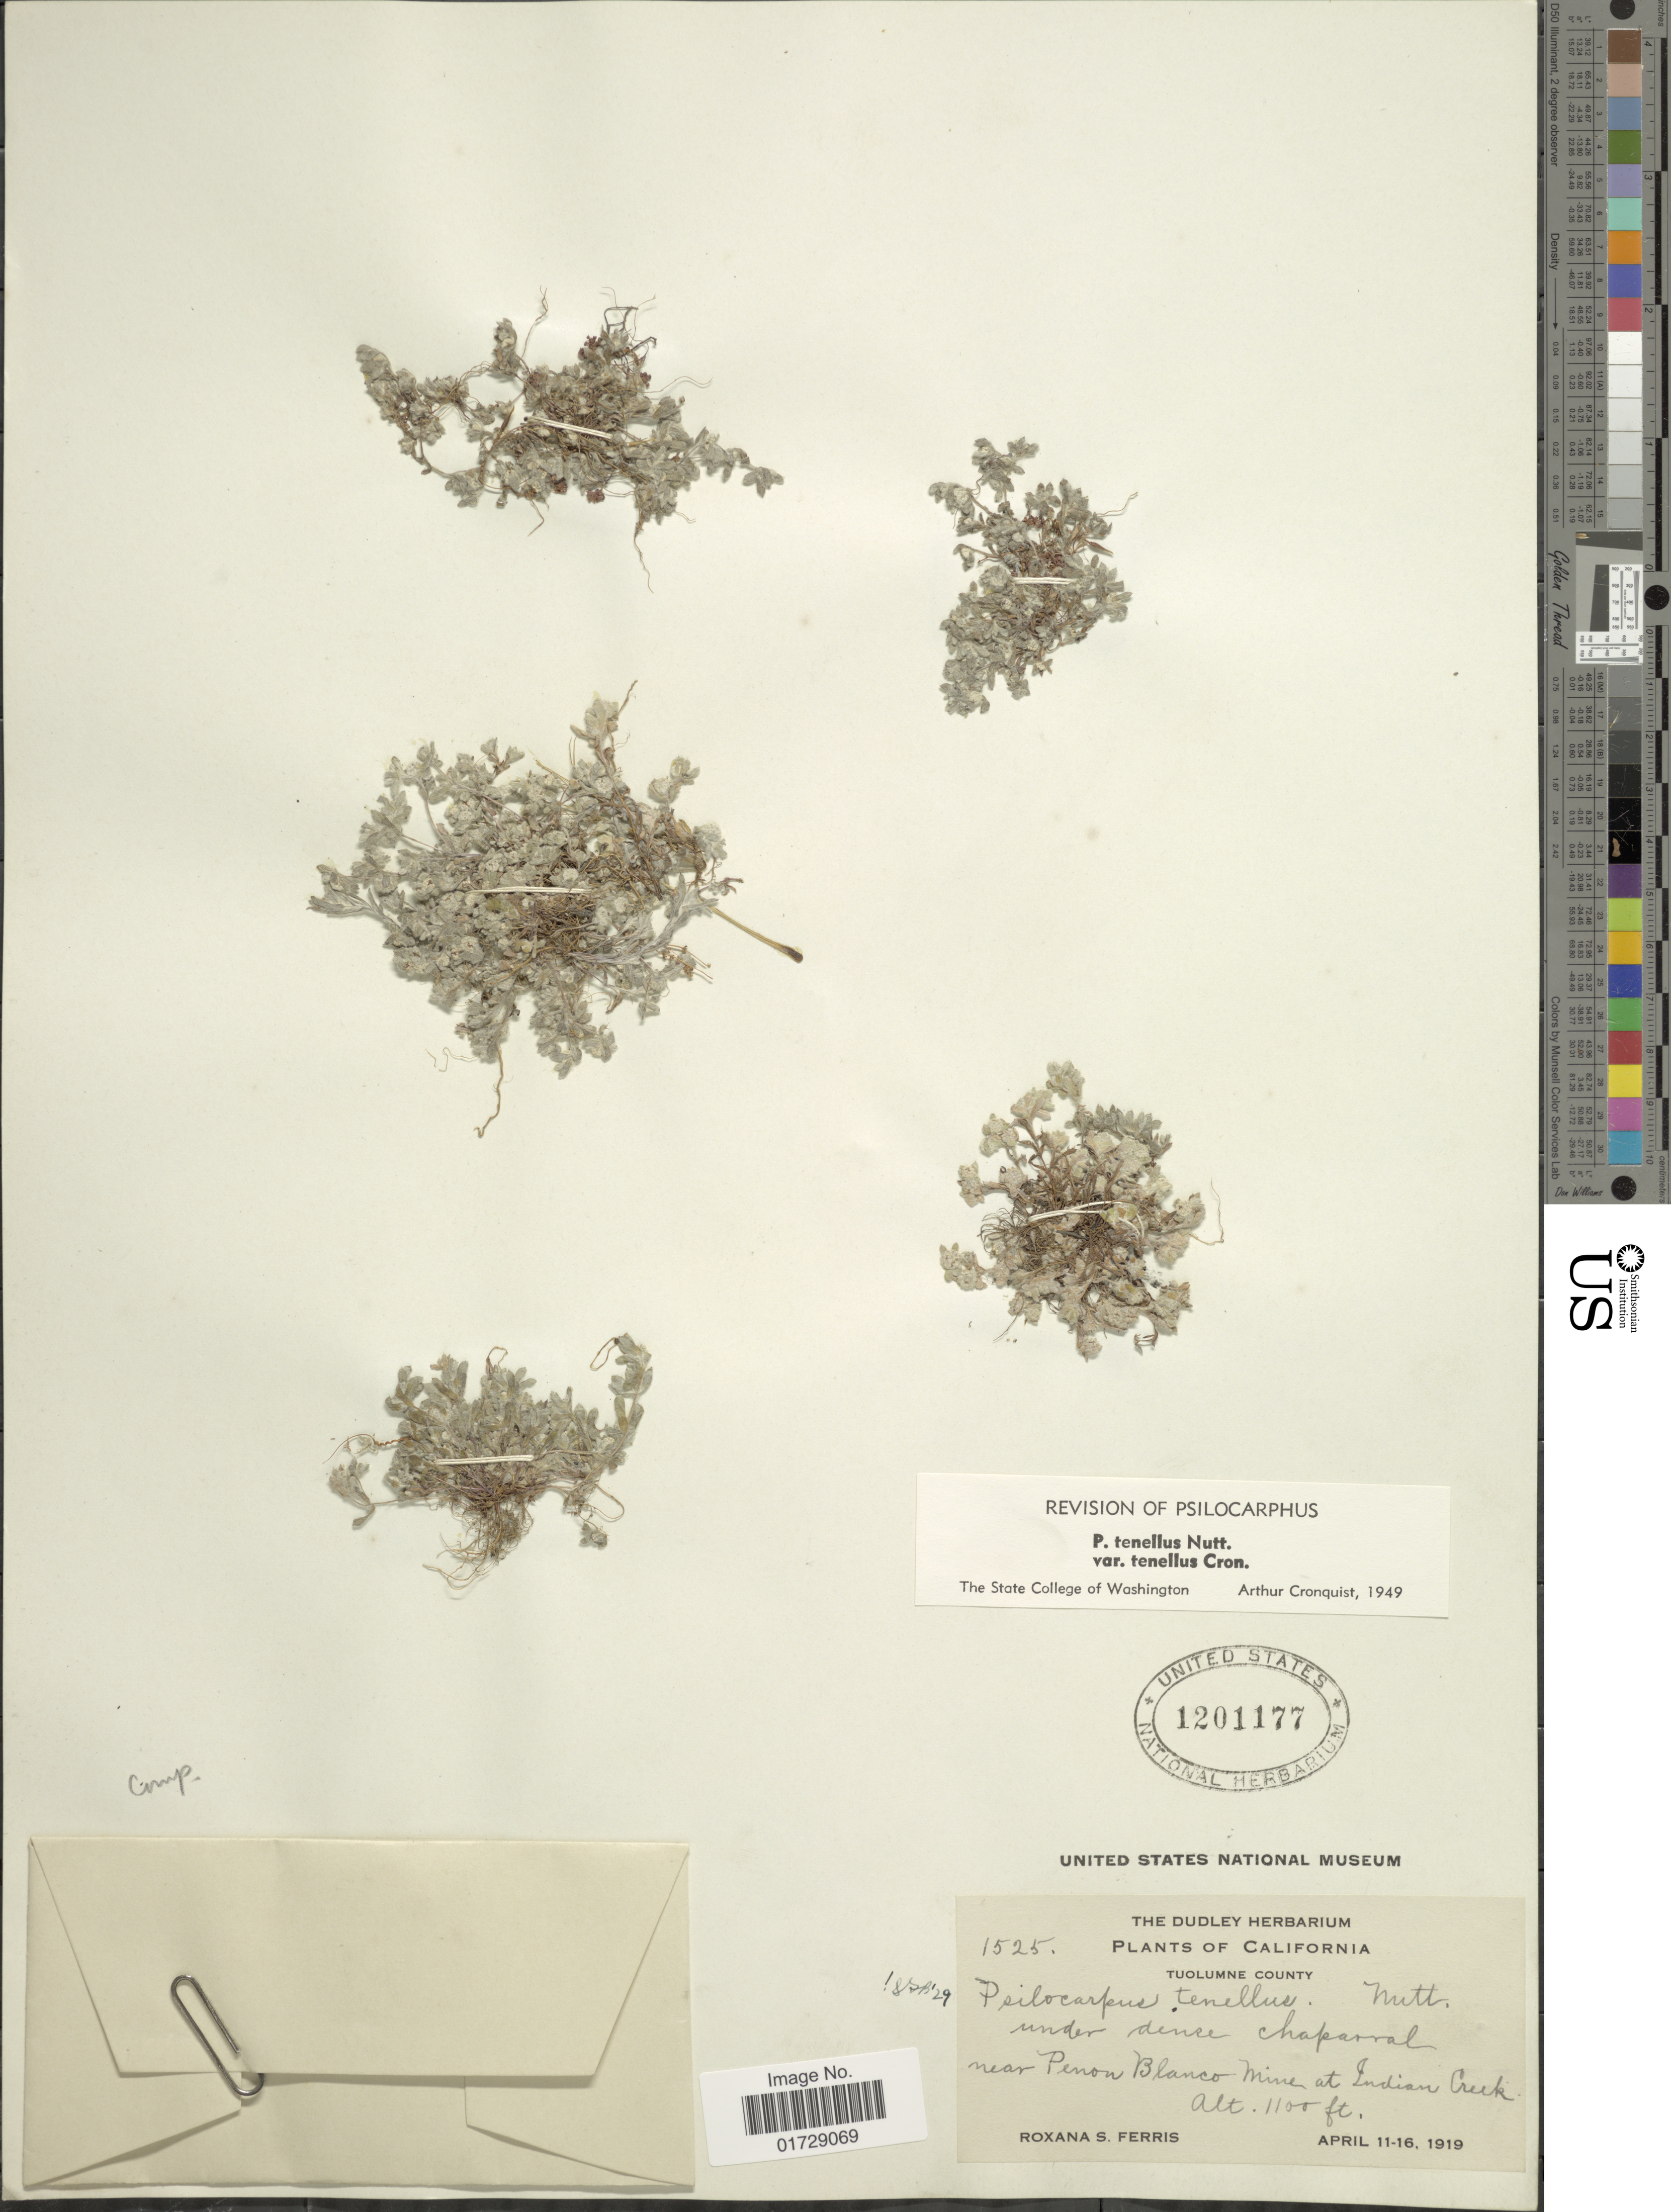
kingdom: Plantae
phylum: Tracheophyta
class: Magnoliopsida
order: Asterales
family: Asteraceae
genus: Psilocarphus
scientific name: Psilocarphus tenellus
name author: Nutt.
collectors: R. S. Ferris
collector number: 1525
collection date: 1919-04-11/1919-04-16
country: United States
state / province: California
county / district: Tuolumne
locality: Tuolumne County, under dense chaparral near Penon Blanco Mine at Indian Creek.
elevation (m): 335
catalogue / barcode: US 1201177